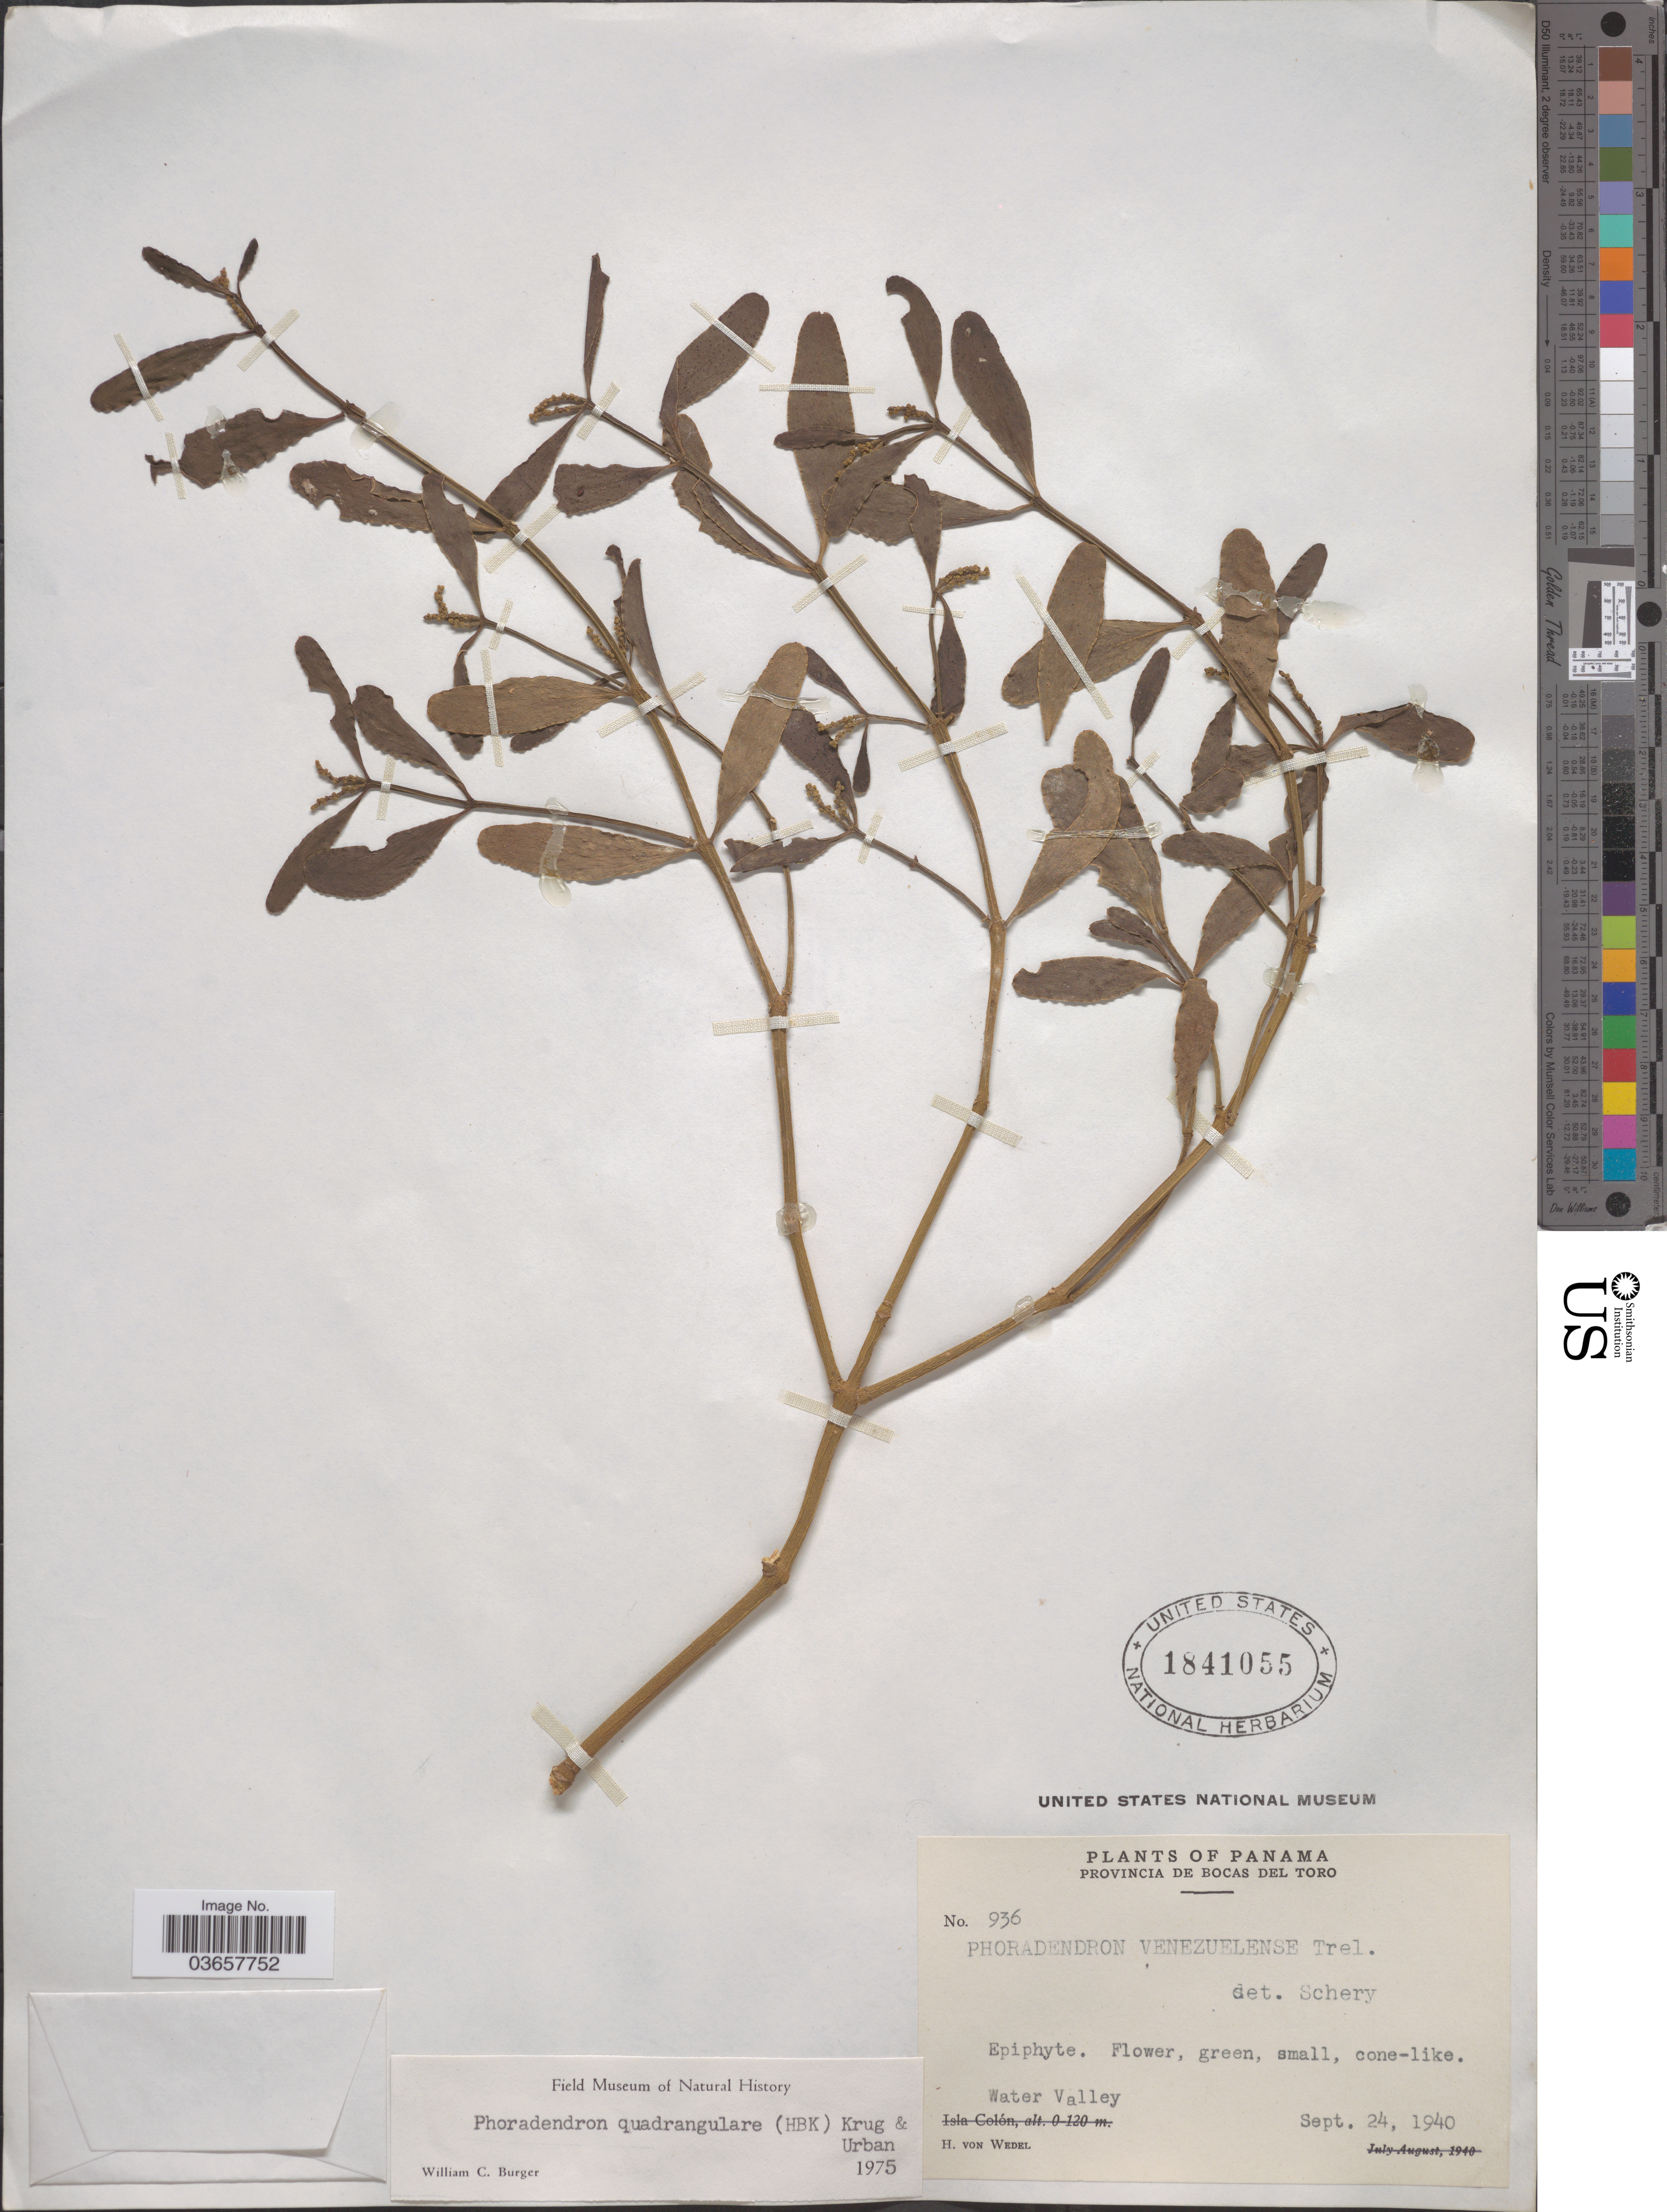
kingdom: Plantae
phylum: Tracheophyta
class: Magnoliopsida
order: Santalales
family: Viscaceae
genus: Phoradendron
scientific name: Phoradendron quadrangulare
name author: (Kunth) Griseb.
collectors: H. von Wedel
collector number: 936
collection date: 1940-09-24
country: Panama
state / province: Bocas del Toro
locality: Water Valley.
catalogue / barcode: US 1841055